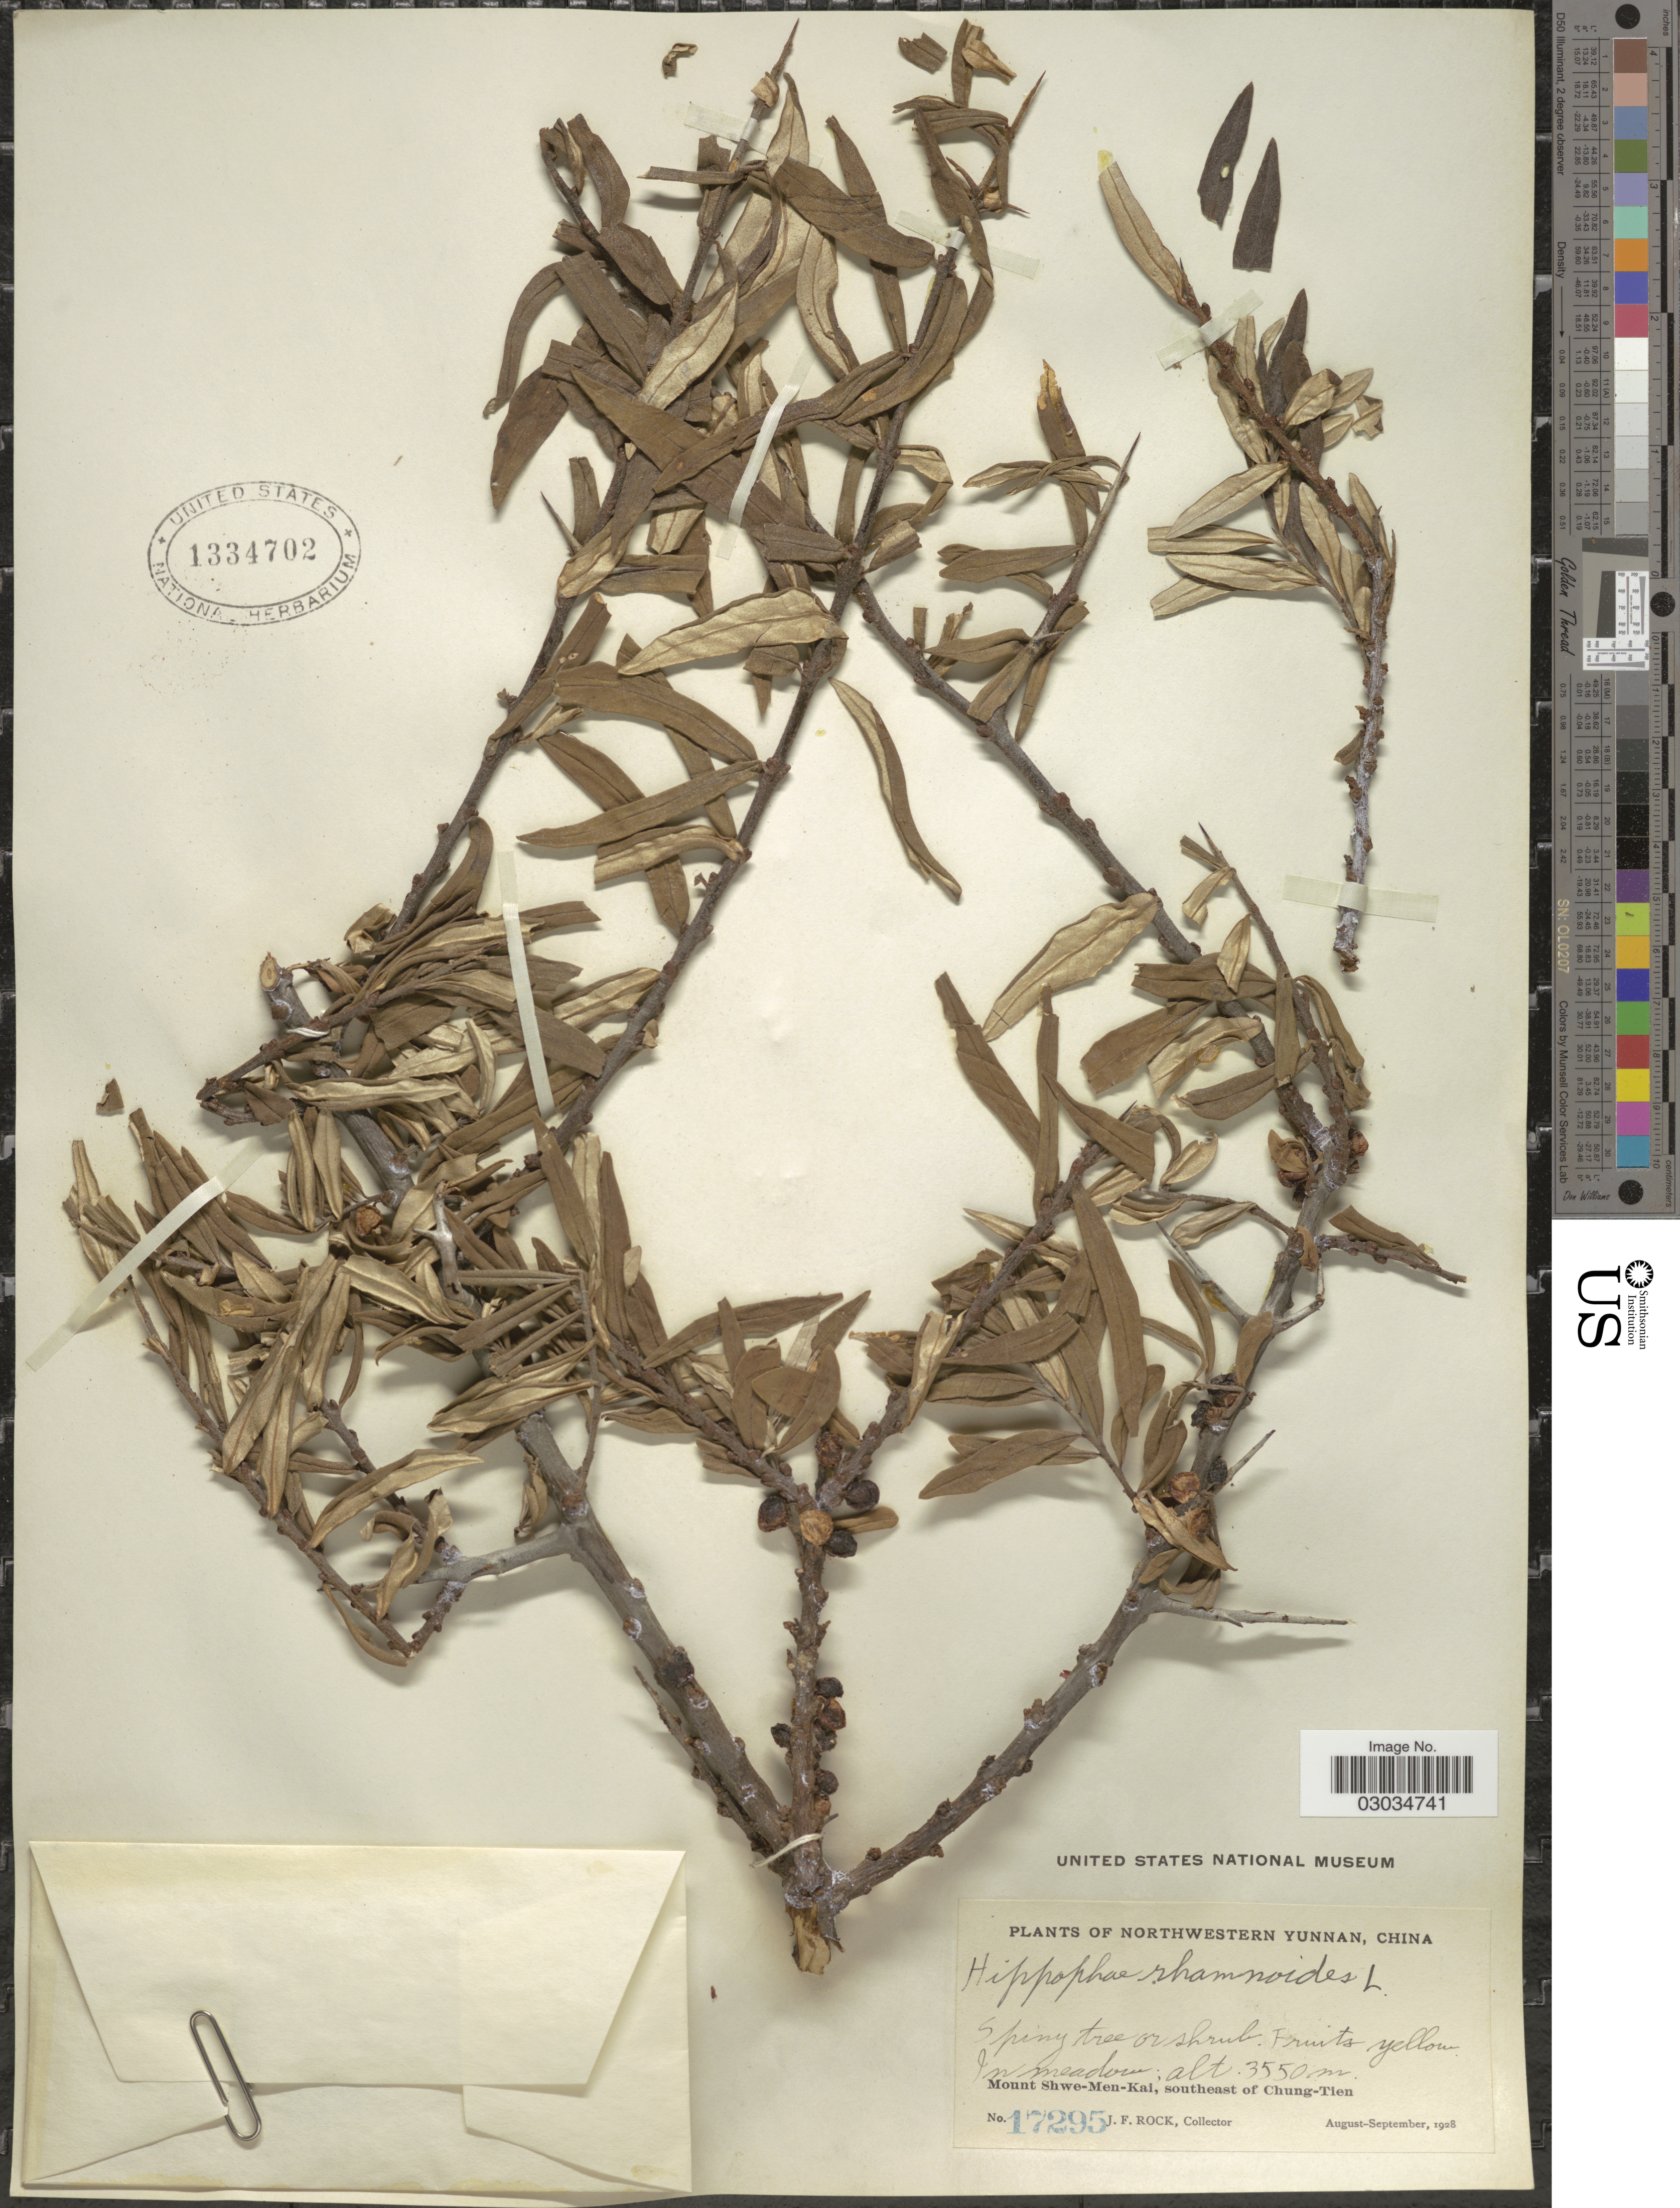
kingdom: Plantae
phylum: Tracheophyta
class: Magnoliopsida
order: Rosales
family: Elaeagnaceae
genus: Hippophae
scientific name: Hippophae rhamnoides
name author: L.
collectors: J. Rock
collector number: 17295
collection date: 1928-08/1928-09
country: China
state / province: Yunnan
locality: Northwestern Yunnan, Mount Shwe-Men-Kai, southeast of Chung-Tien.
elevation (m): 3550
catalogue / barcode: US 1334702